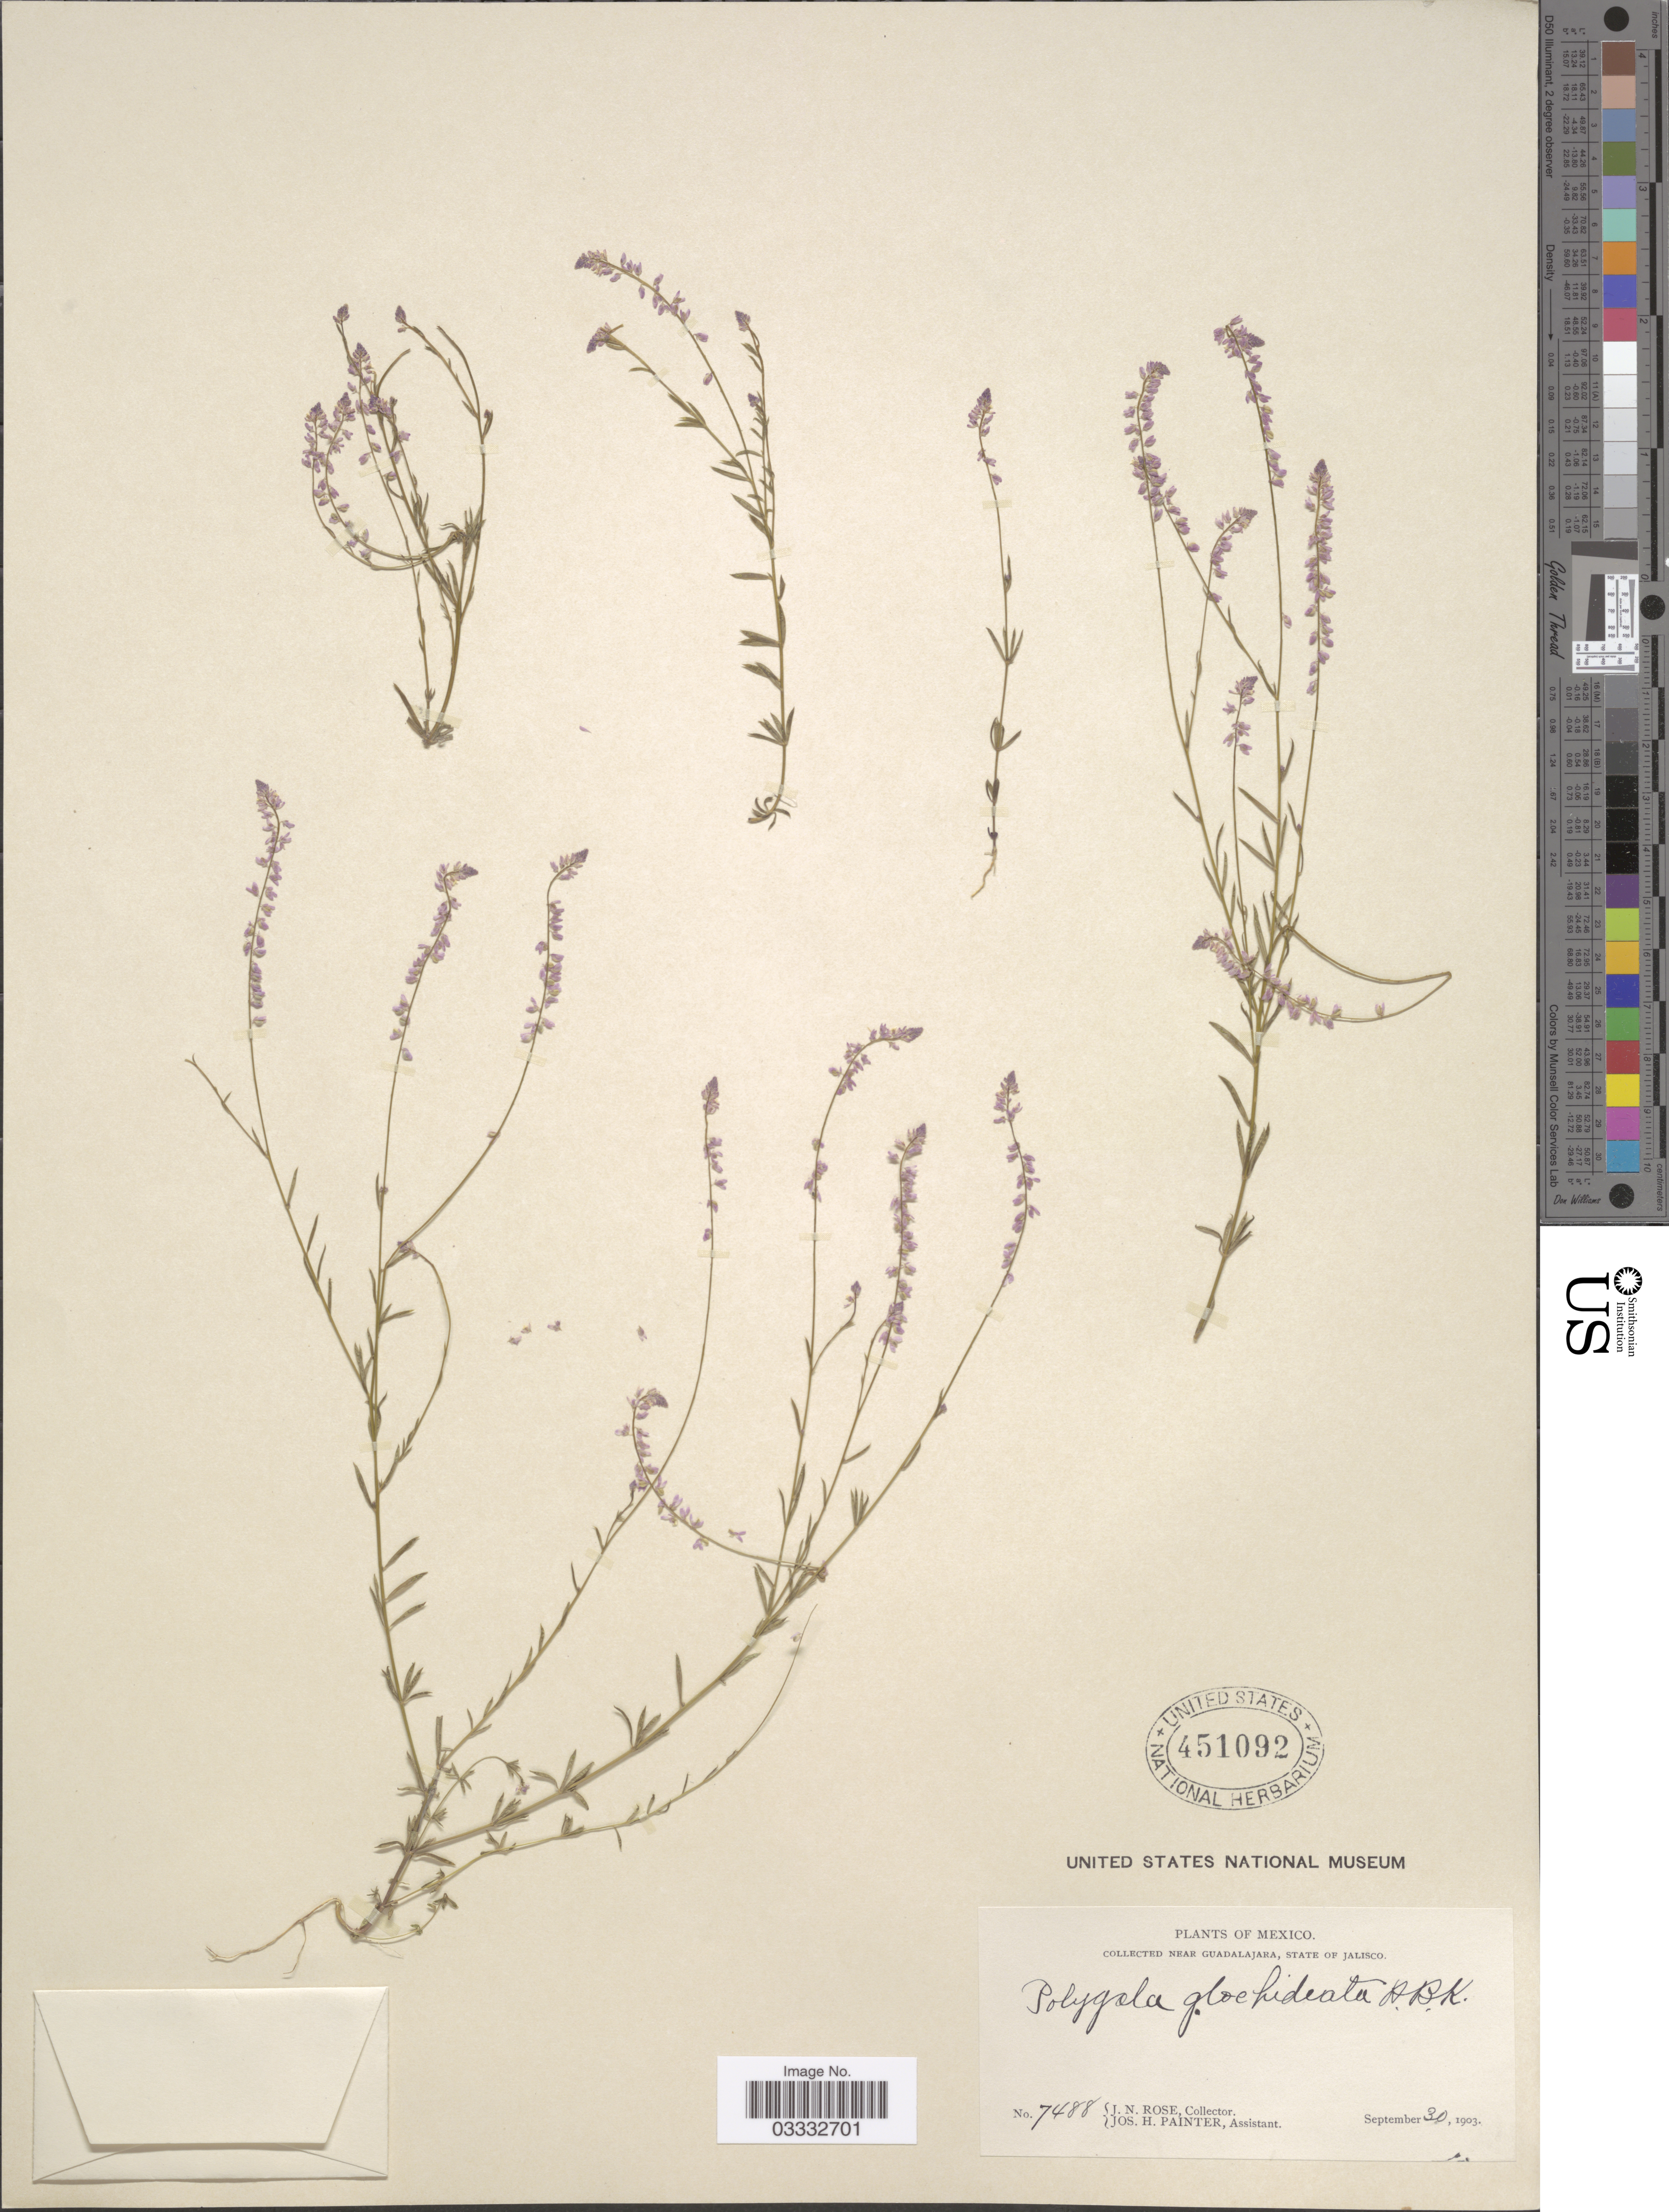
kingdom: Plantae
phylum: Tracheophyta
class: Magnoliopsida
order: Fabales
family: Polygalaceae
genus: Polygala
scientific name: Polygala glochidiata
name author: Kunth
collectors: J. N. Rose & J. H. Painter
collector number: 7488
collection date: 1903-09-30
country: Mexico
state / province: Jalisco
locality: Near Guadalajara.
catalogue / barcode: US 451092